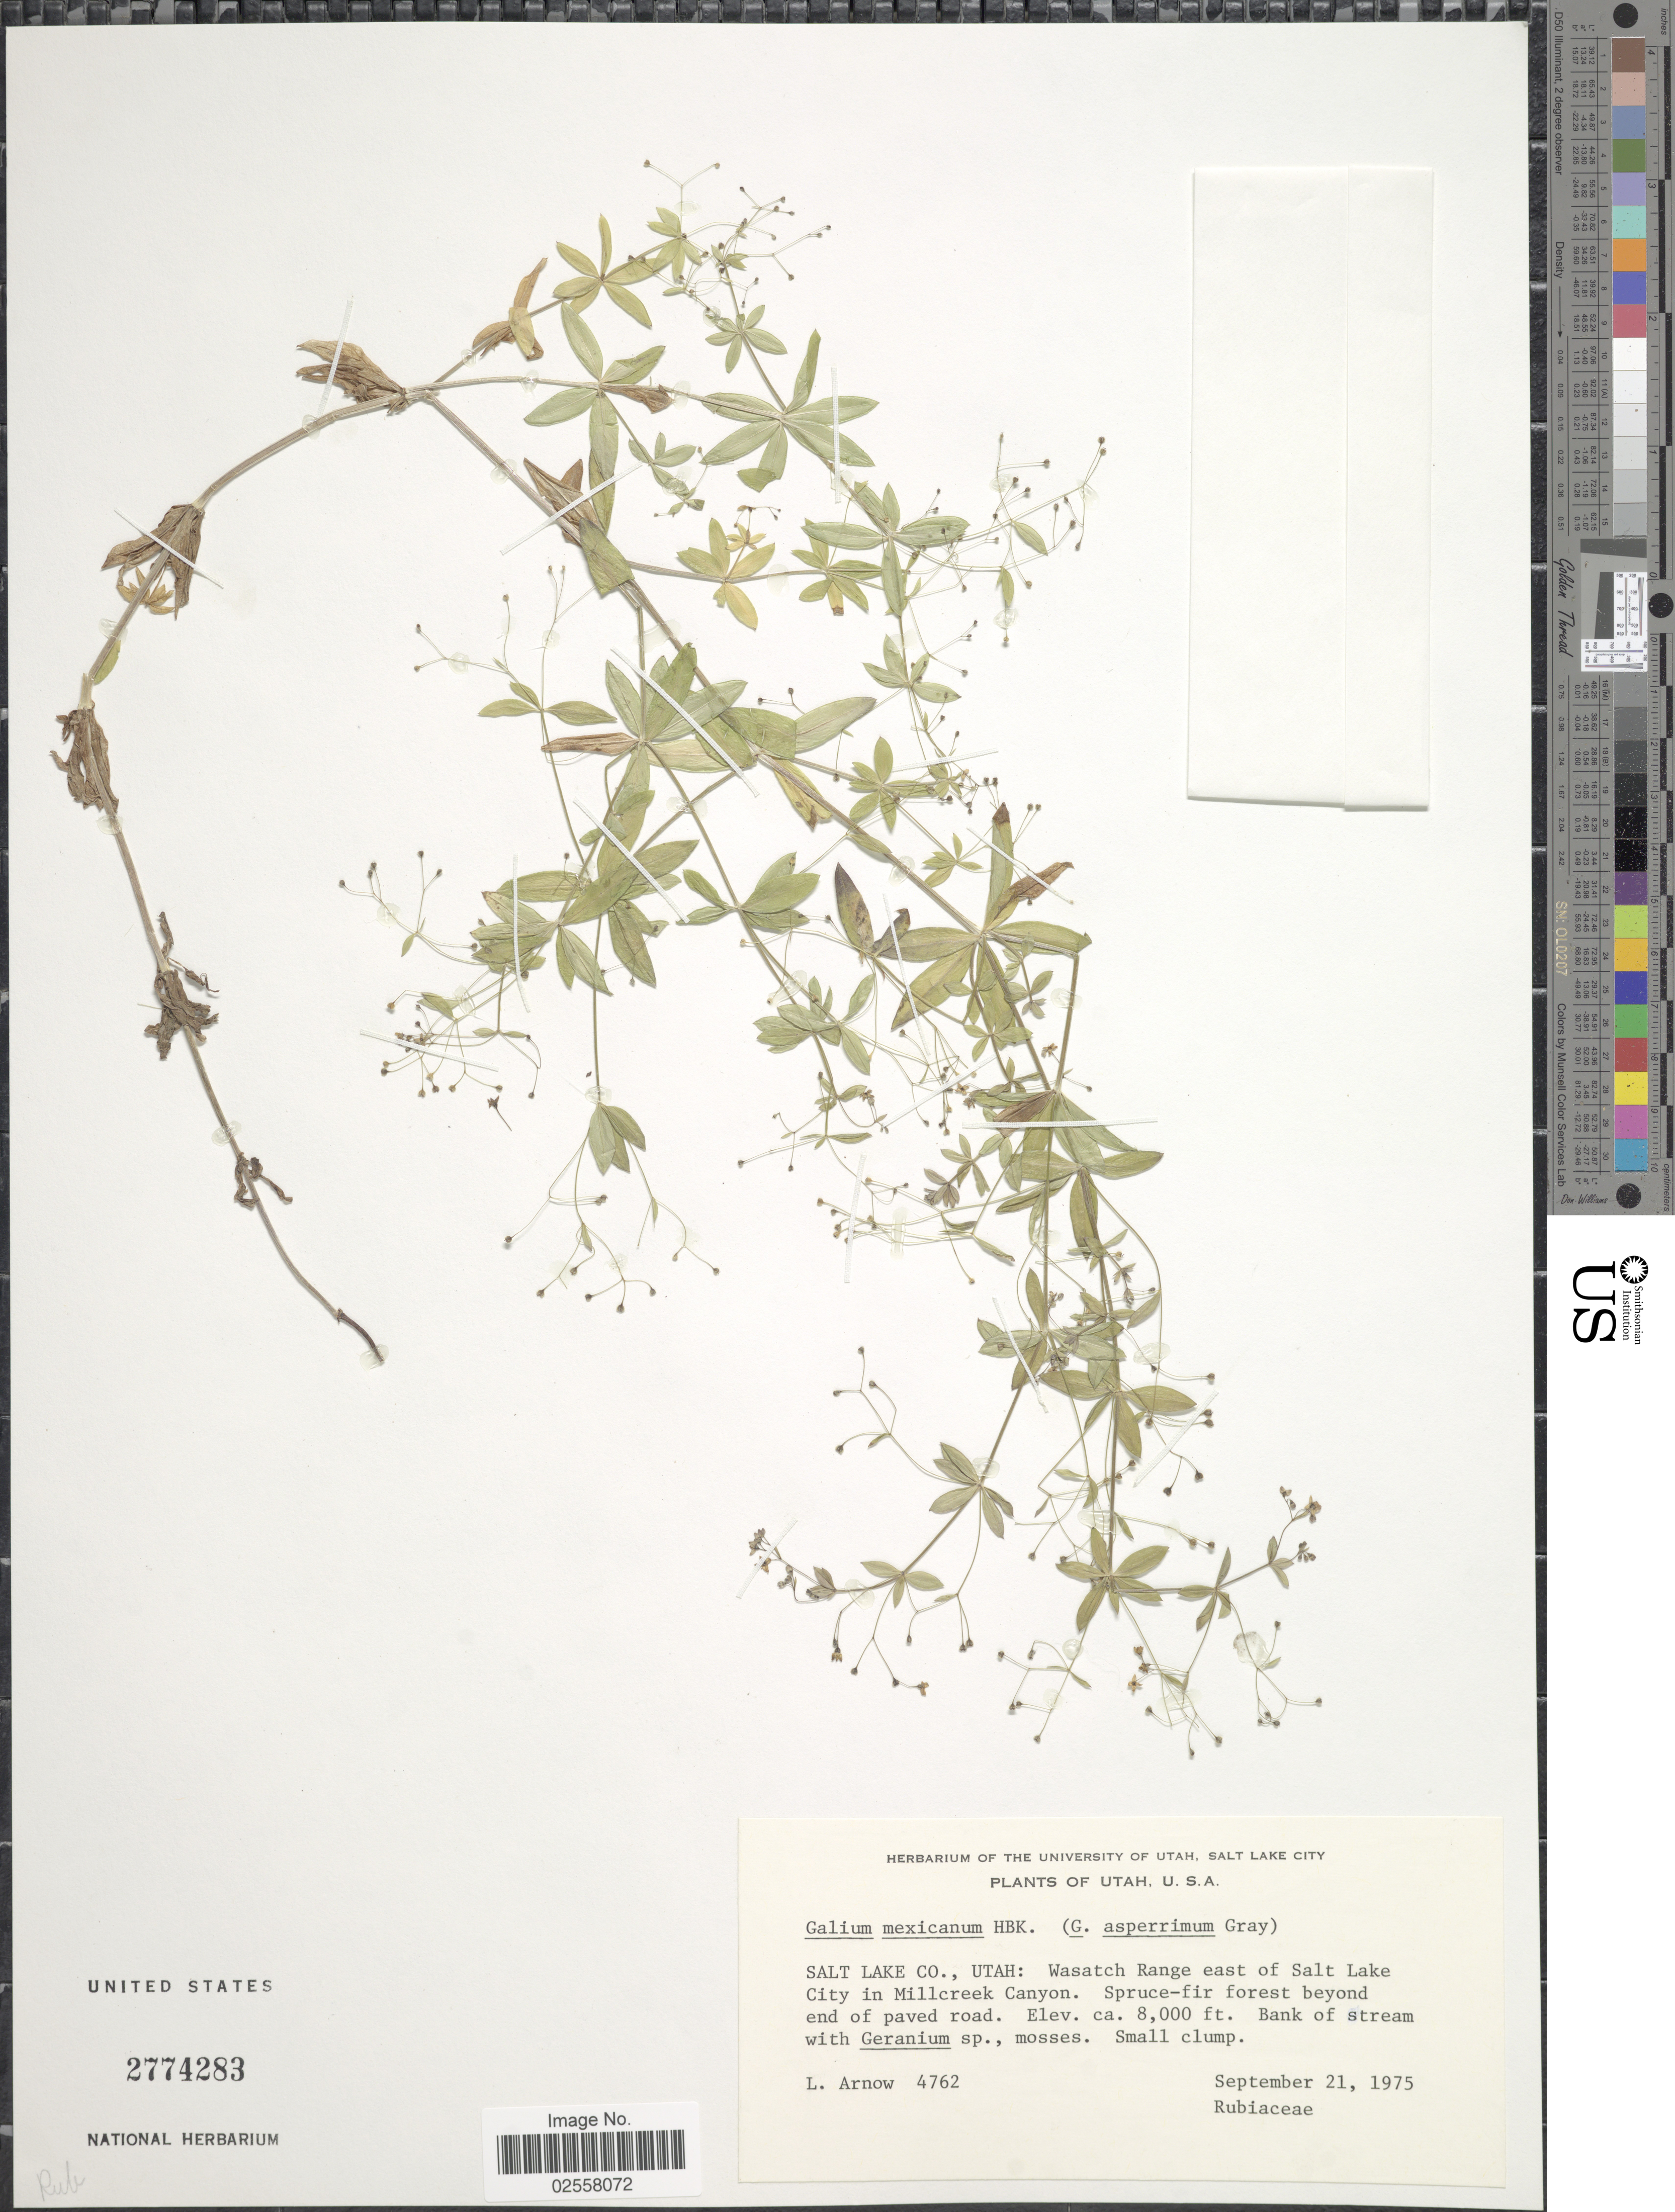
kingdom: Plantae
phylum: Tracheophyta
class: Magnoliopsida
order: Gentianales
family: Rubiaceae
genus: Galium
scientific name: Galium mexicanum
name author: Kunth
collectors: L. Arnow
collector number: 4762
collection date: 1975-09-21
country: United States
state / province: Utah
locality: Salt Lake Co., Utah: Wasatch Range east of Salt Lake City in Millcreek Canyon. Spruce fir forest beyond end of paved road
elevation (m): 2438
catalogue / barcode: US 2774283